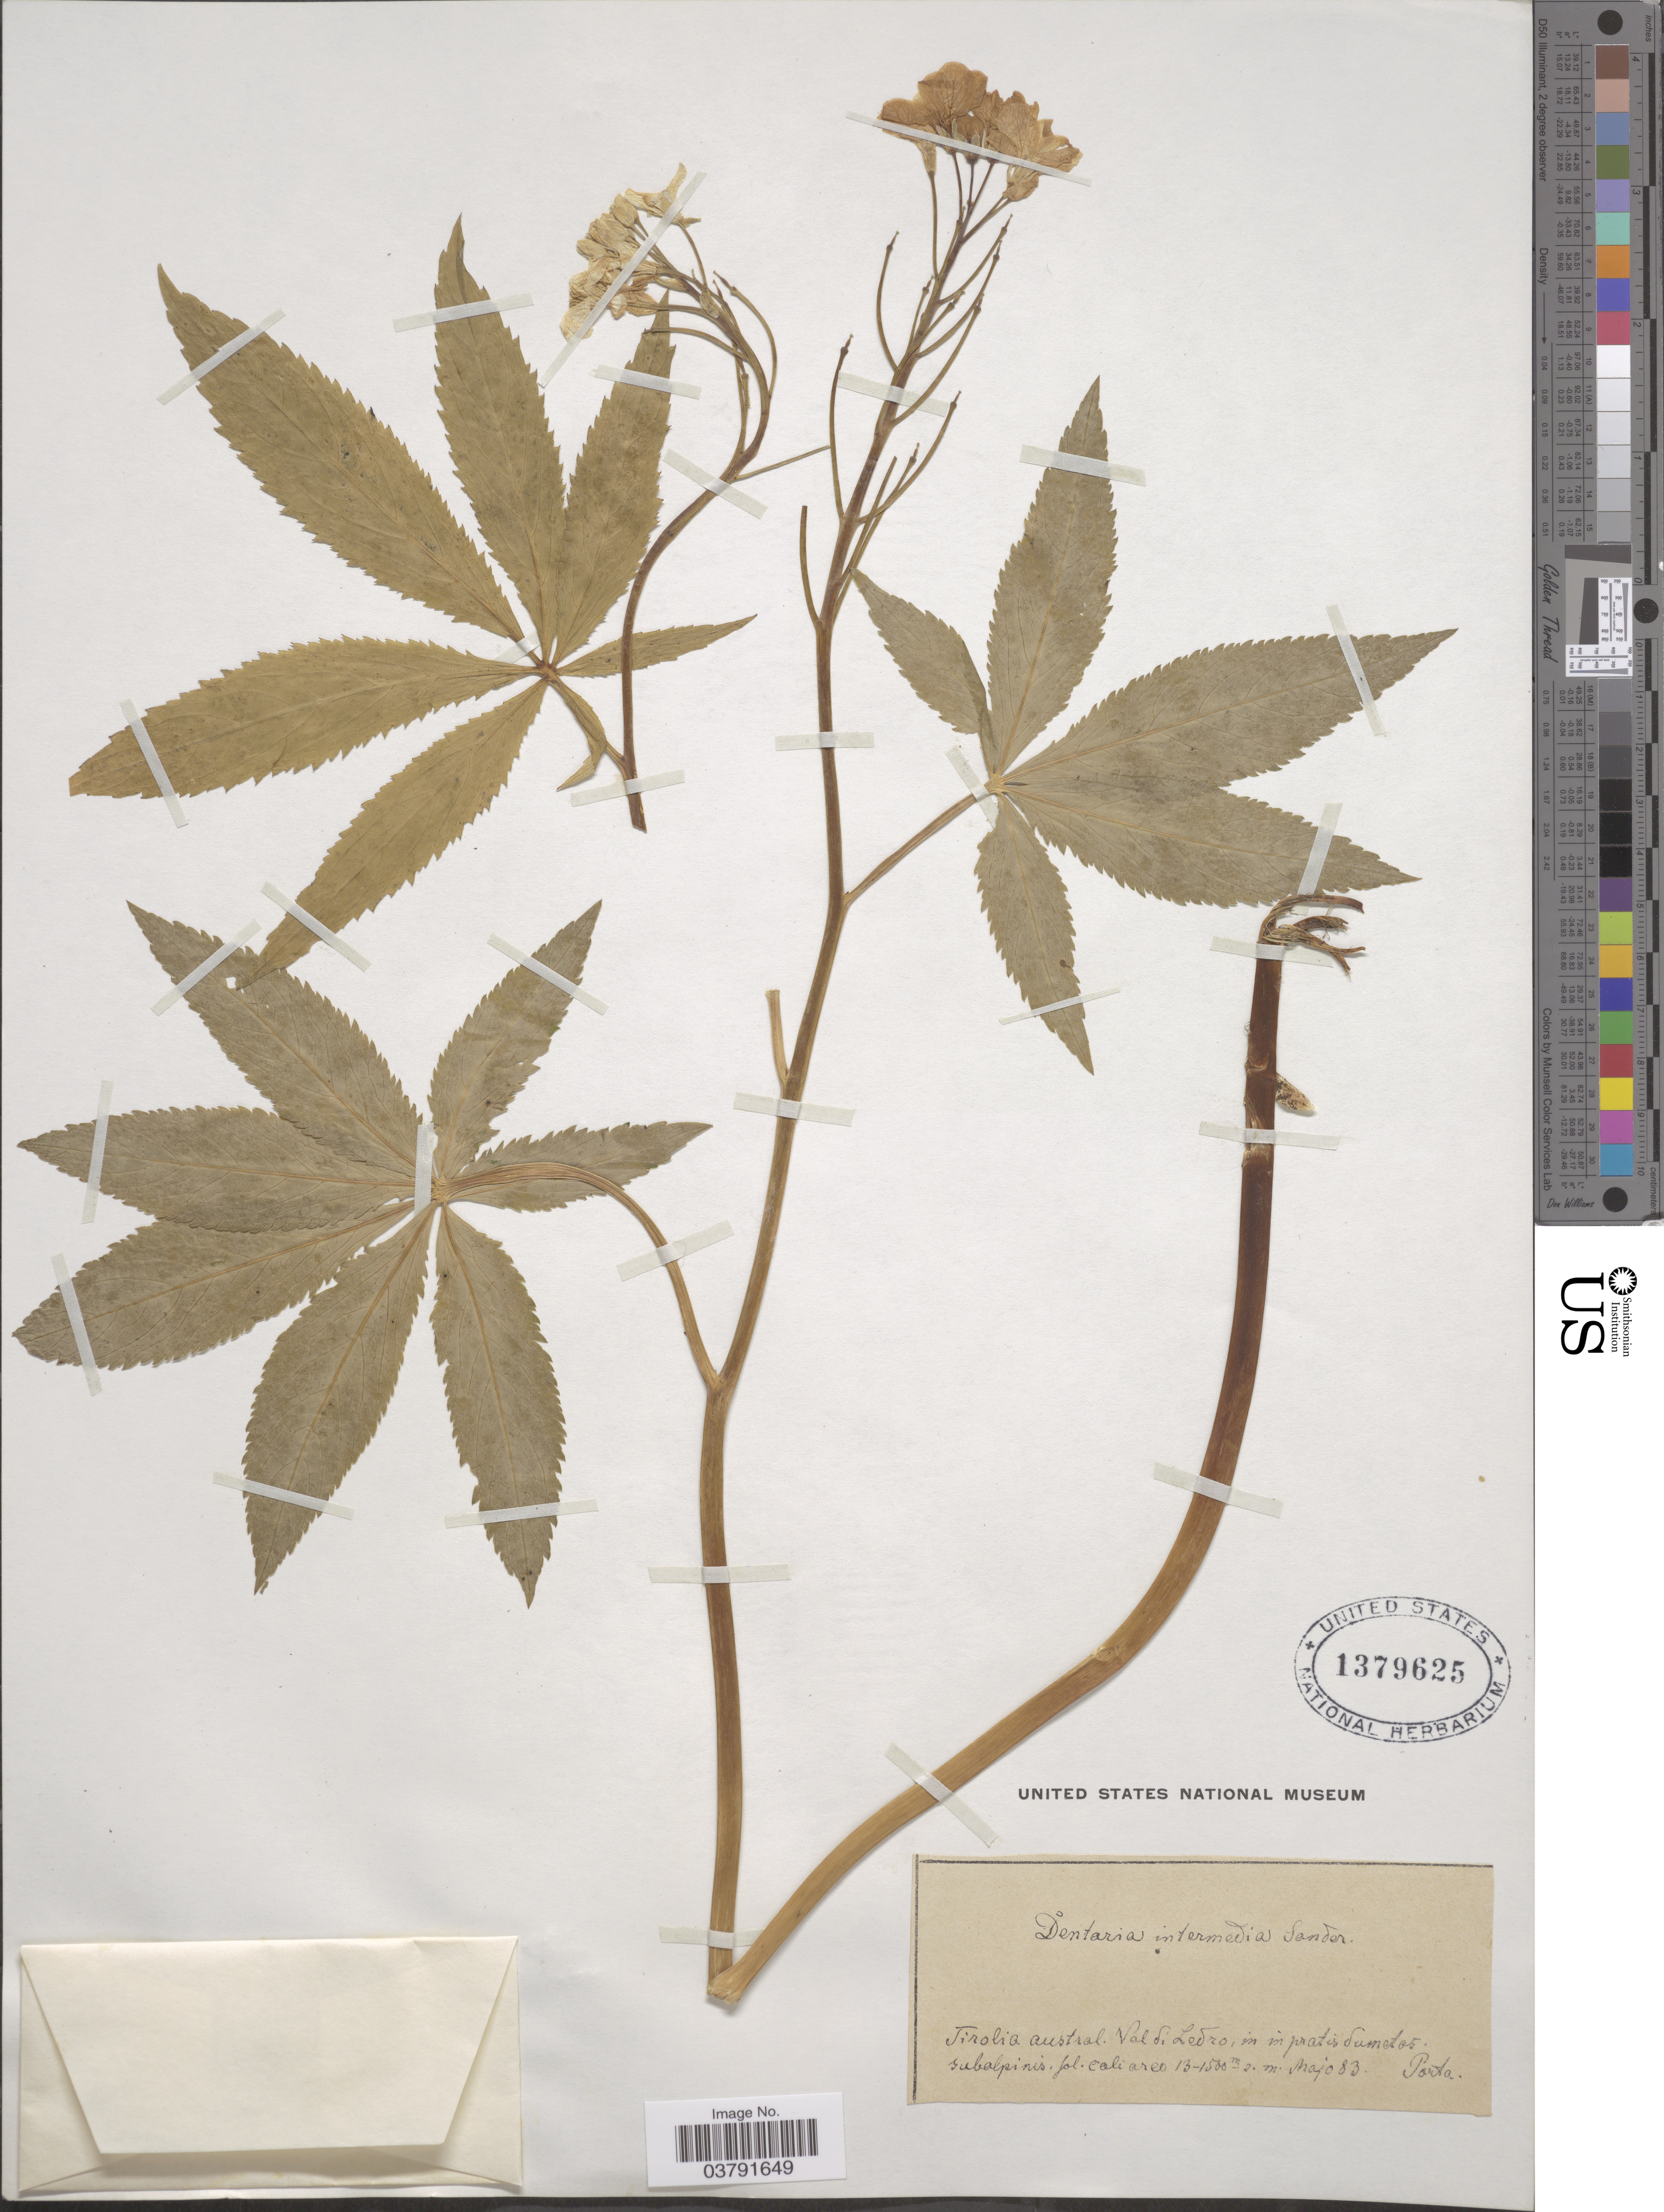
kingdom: Plantae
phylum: Tracheophyta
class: Magnoliopsida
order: Brassicales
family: Brassicaceae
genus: Dentaria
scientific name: Dentaria intermedia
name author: Sond.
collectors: -- Porta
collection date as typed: Transcribed d/m/y: /5/83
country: Italy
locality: Tirolia austral. Val di Ledro in in pratis dumetos subalpinis. fol. calcareo.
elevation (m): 1300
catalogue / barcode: US 1379625